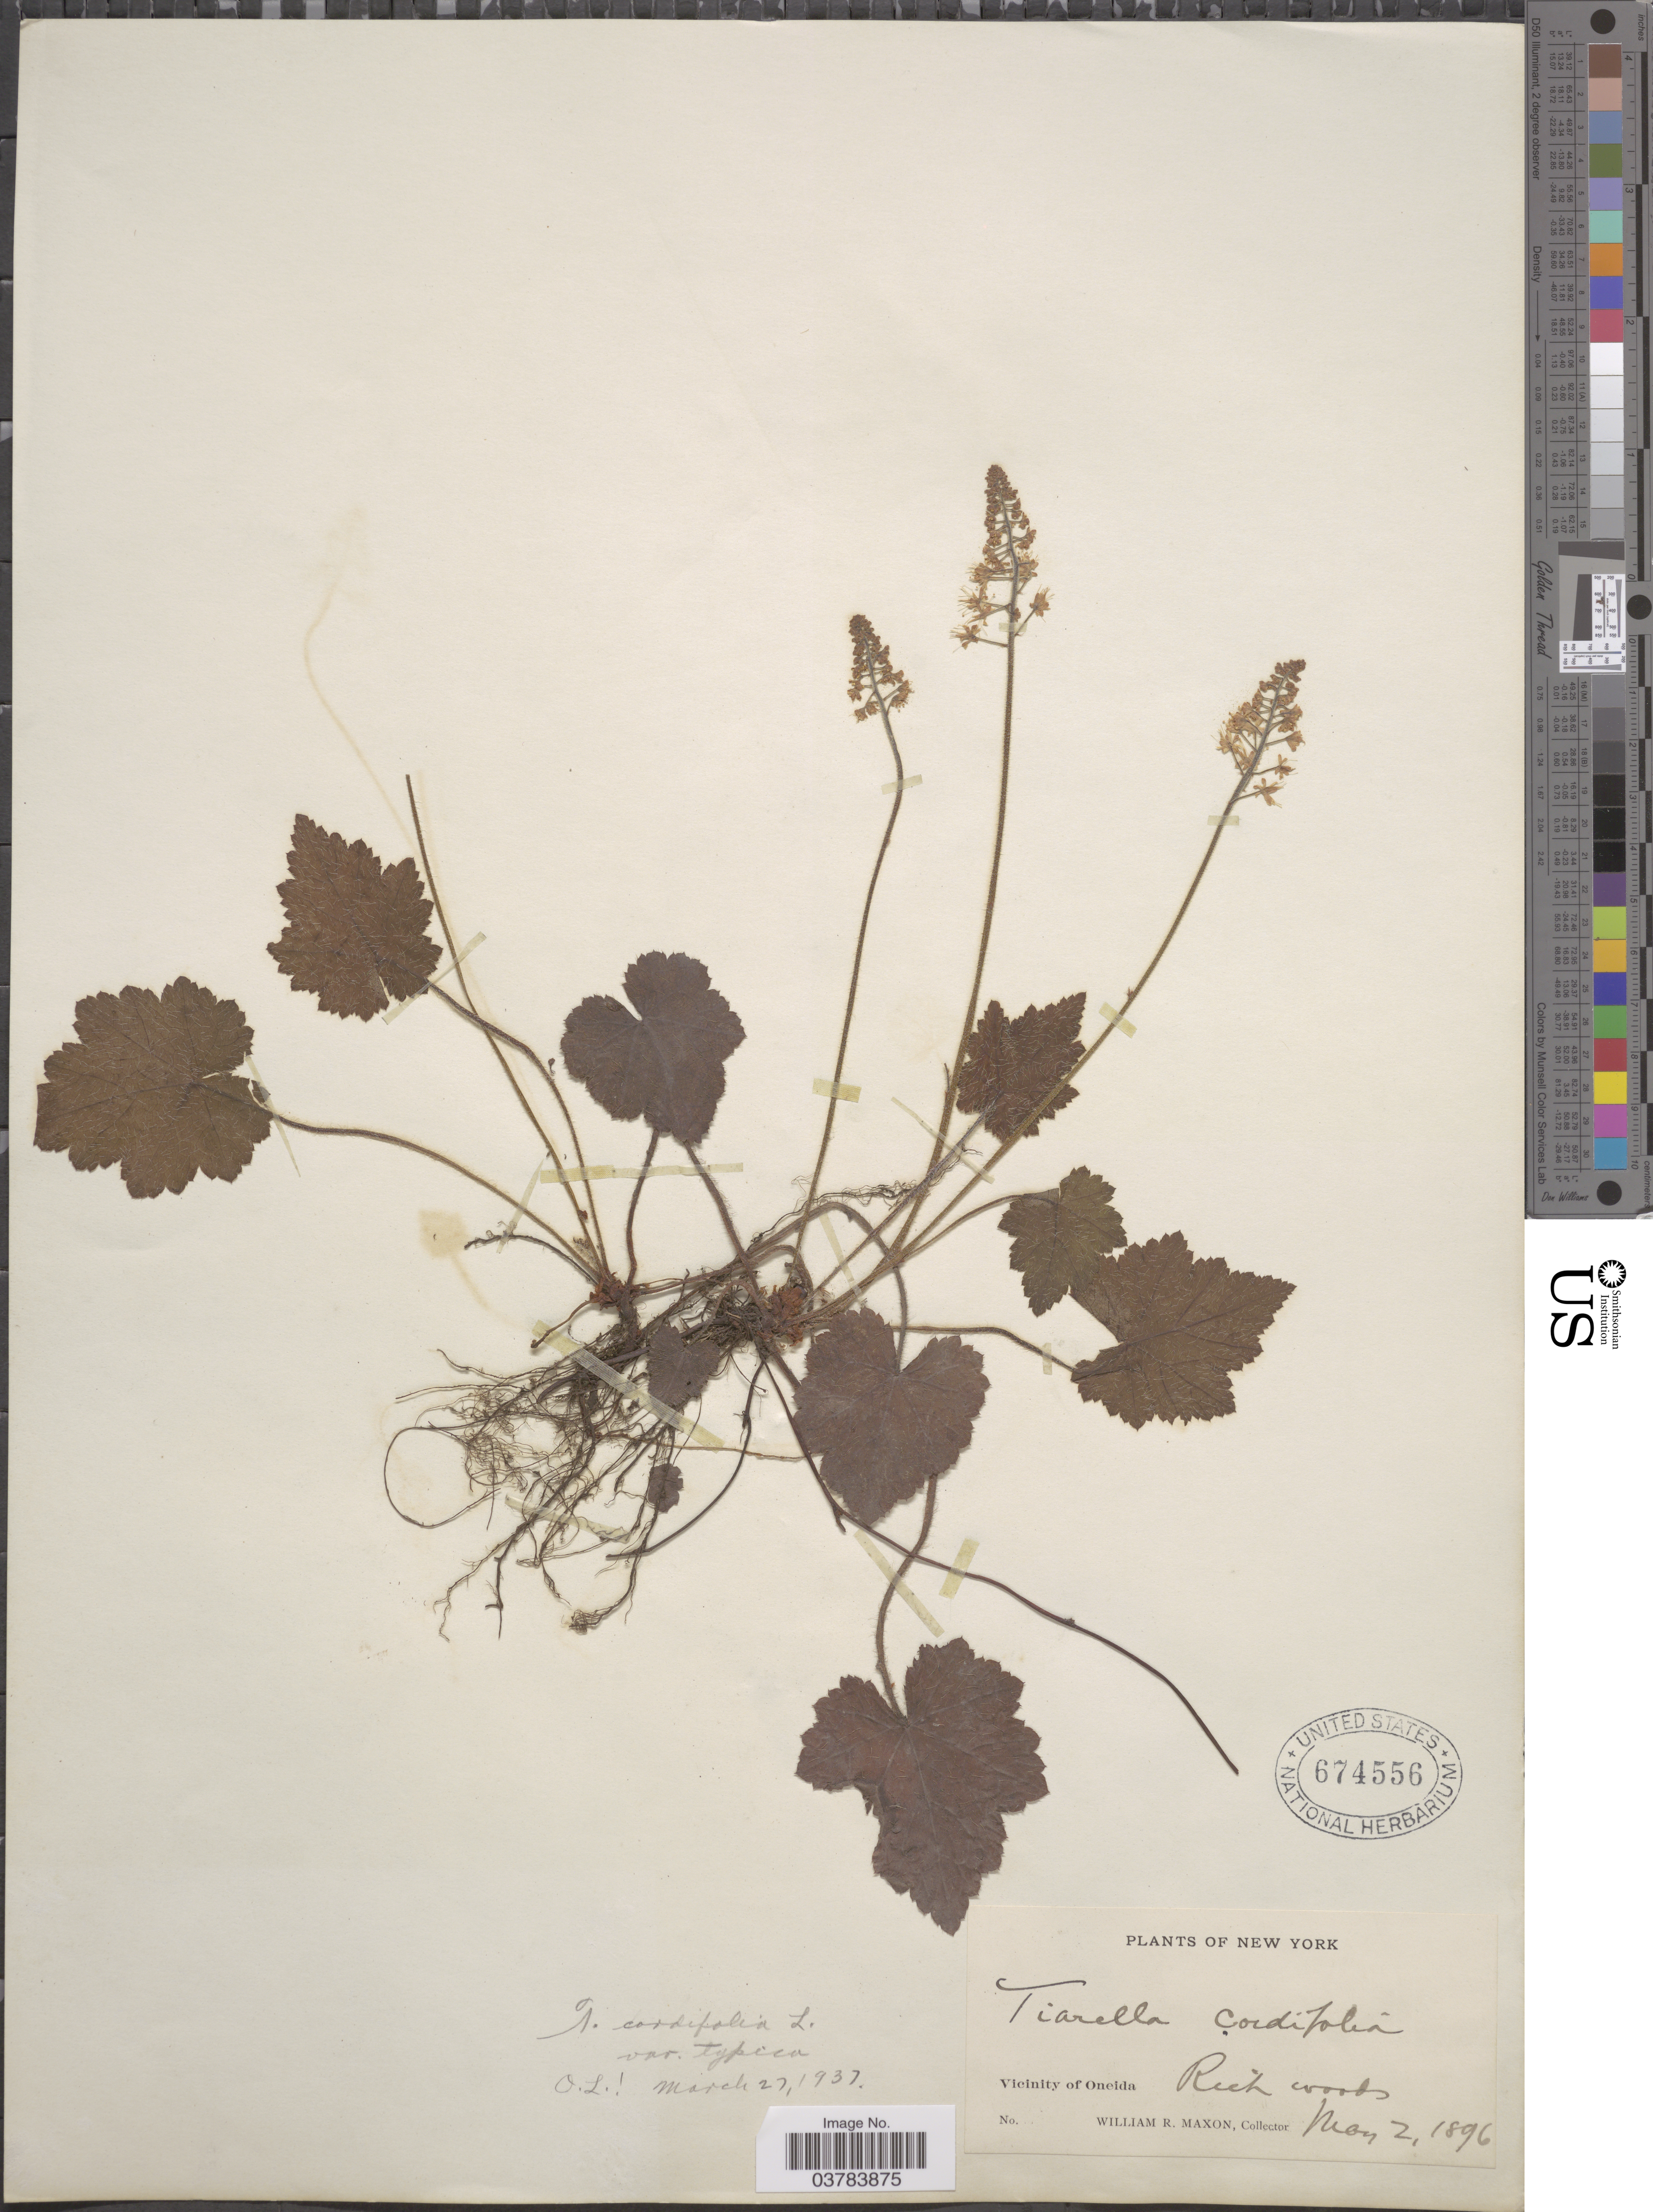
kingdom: Plantae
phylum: Tracheophyta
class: Magnoliopsida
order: Saxifragales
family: Saxifragaceae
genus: Tiarella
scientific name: Tiarella cordifolia var. typica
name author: Lakela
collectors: W. R. Maxon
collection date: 1896-05-02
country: United States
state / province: New York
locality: Vicinity of Oneida.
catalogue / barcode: US 674556